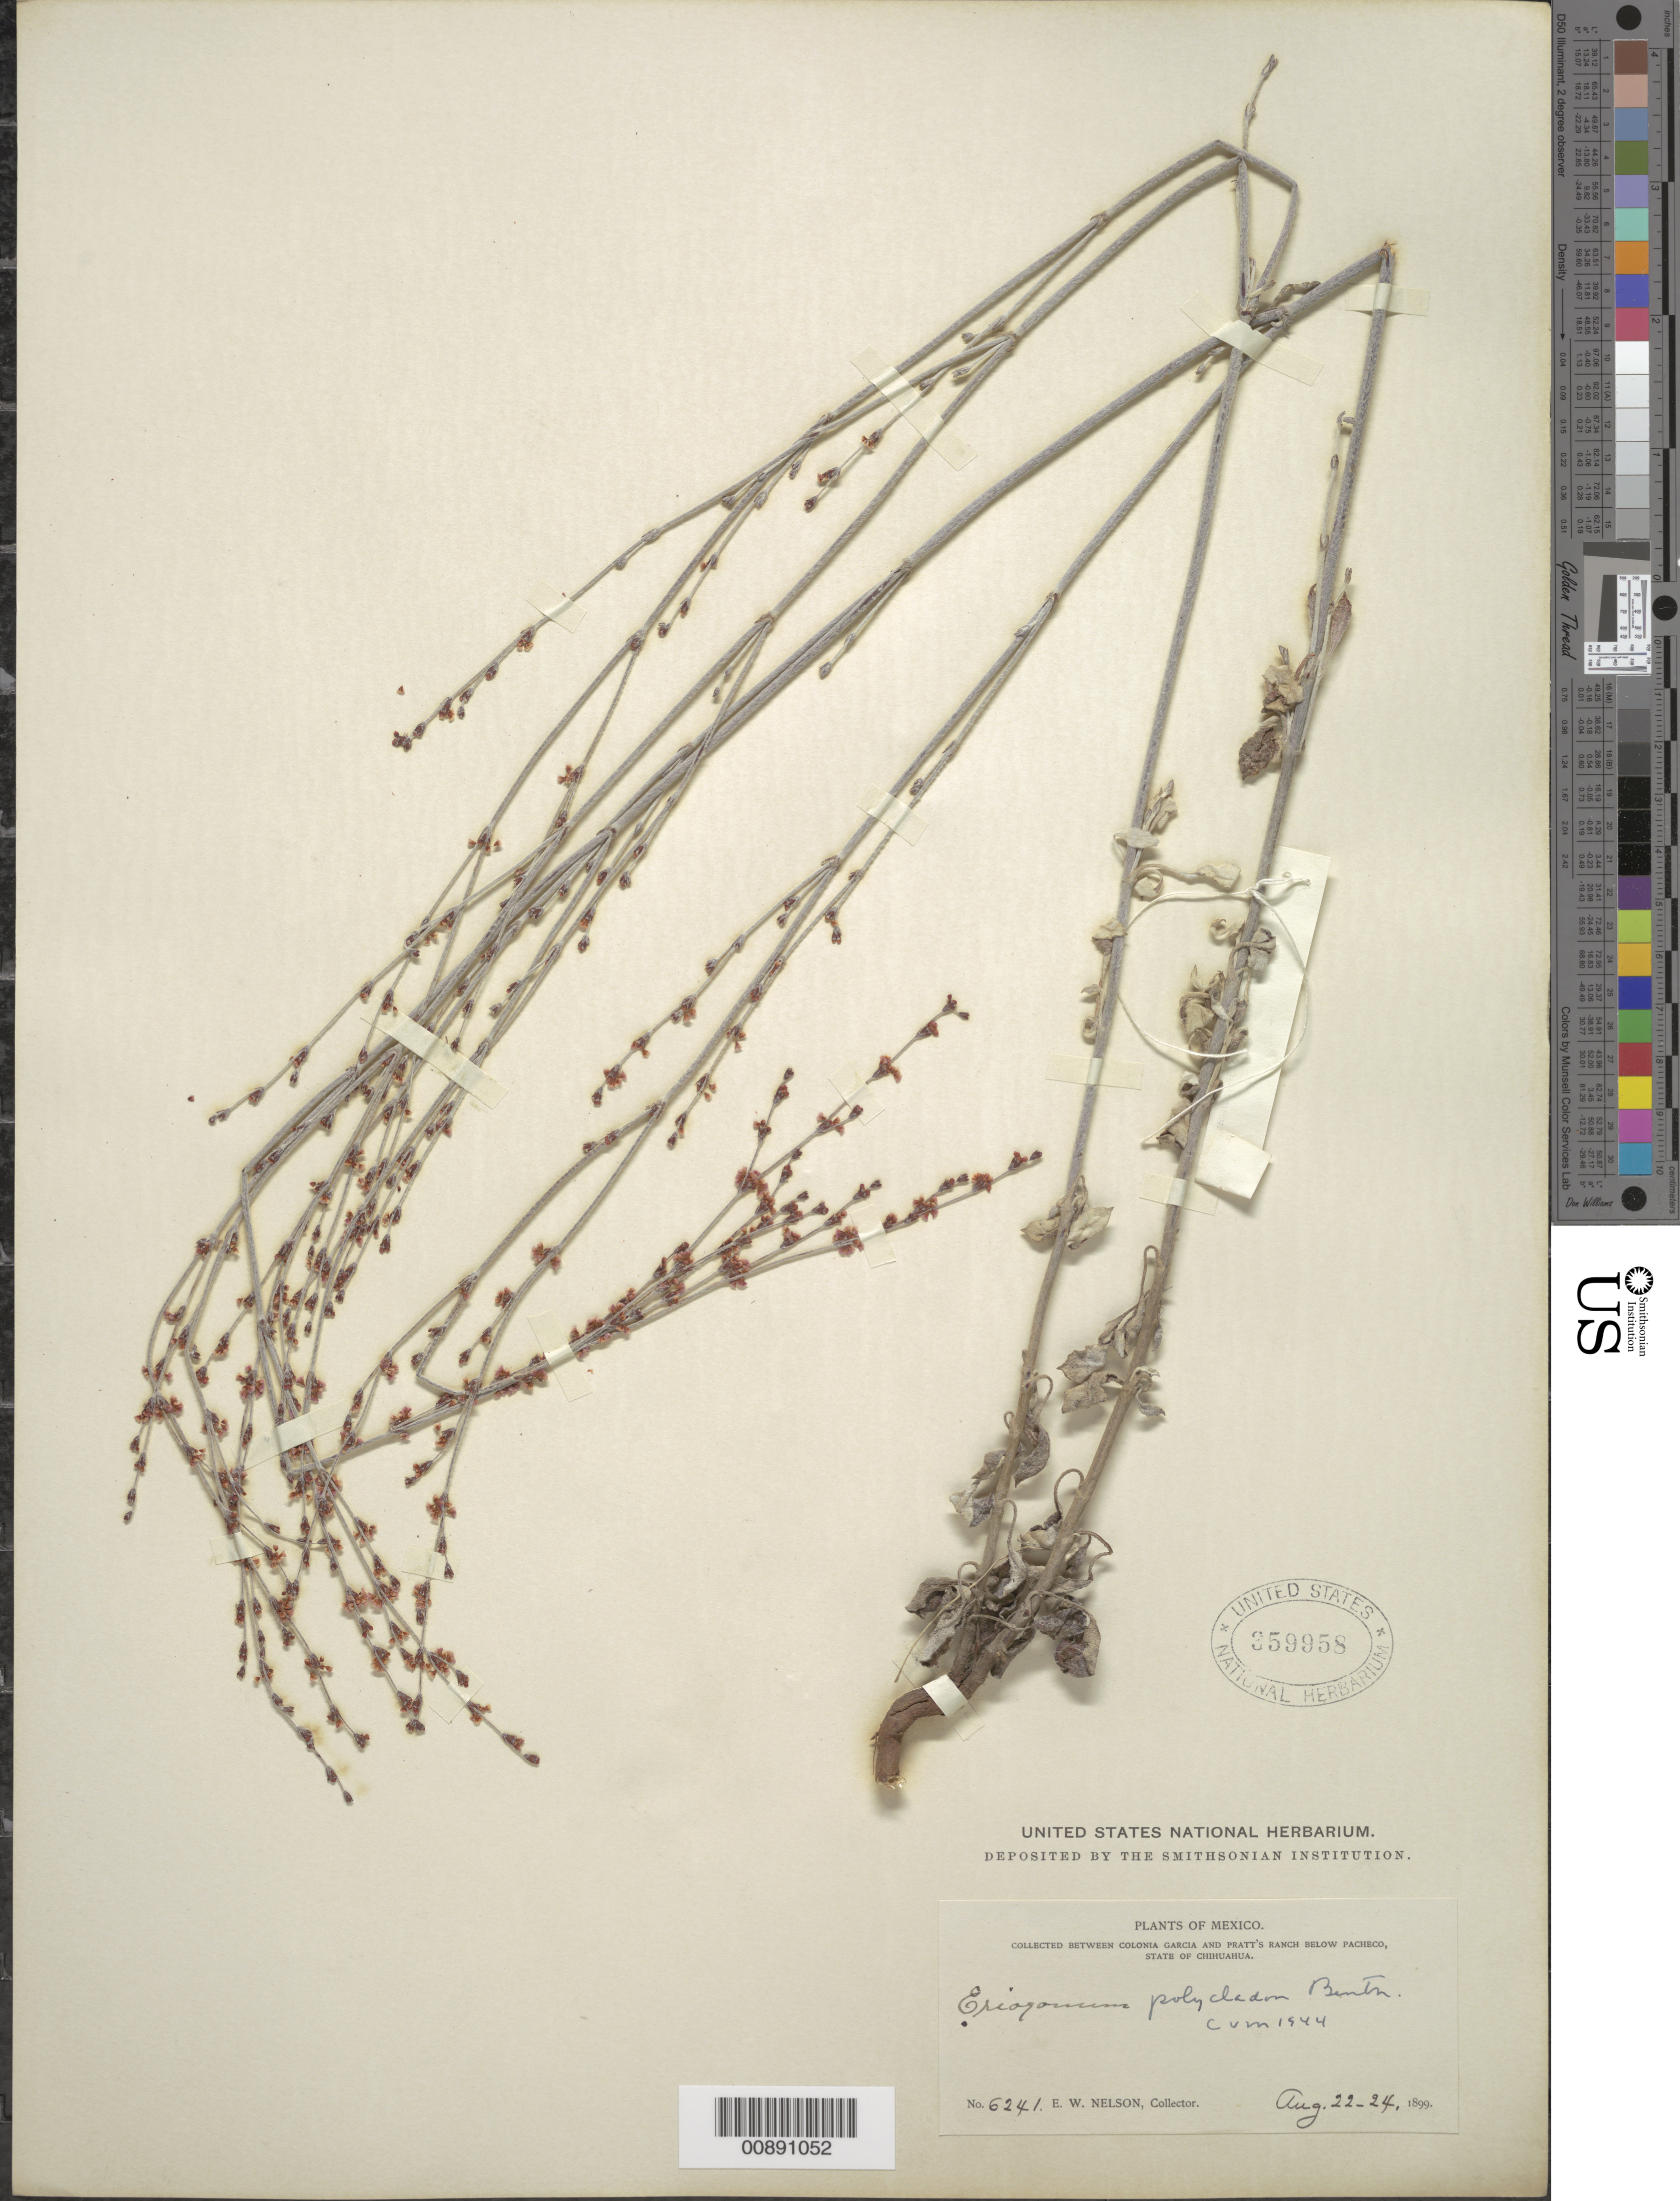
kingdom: Plantae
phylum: Tracheophyta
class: Magnoliopsida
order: Caryophyllales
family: Polygonaceae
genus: Eriogonum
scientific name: Eriogonum polycladon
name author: Benth.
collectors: E. W. Nelson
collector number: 6241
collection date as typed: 22 Aug 1899 to 24 Aug 1899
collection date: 1899-08-22/1899-08-24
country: Mexico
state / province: Chihuahua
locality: Between Colonia García and Pratt's Ranch below Pacheco, Chihuahua.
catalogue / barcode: US 359958